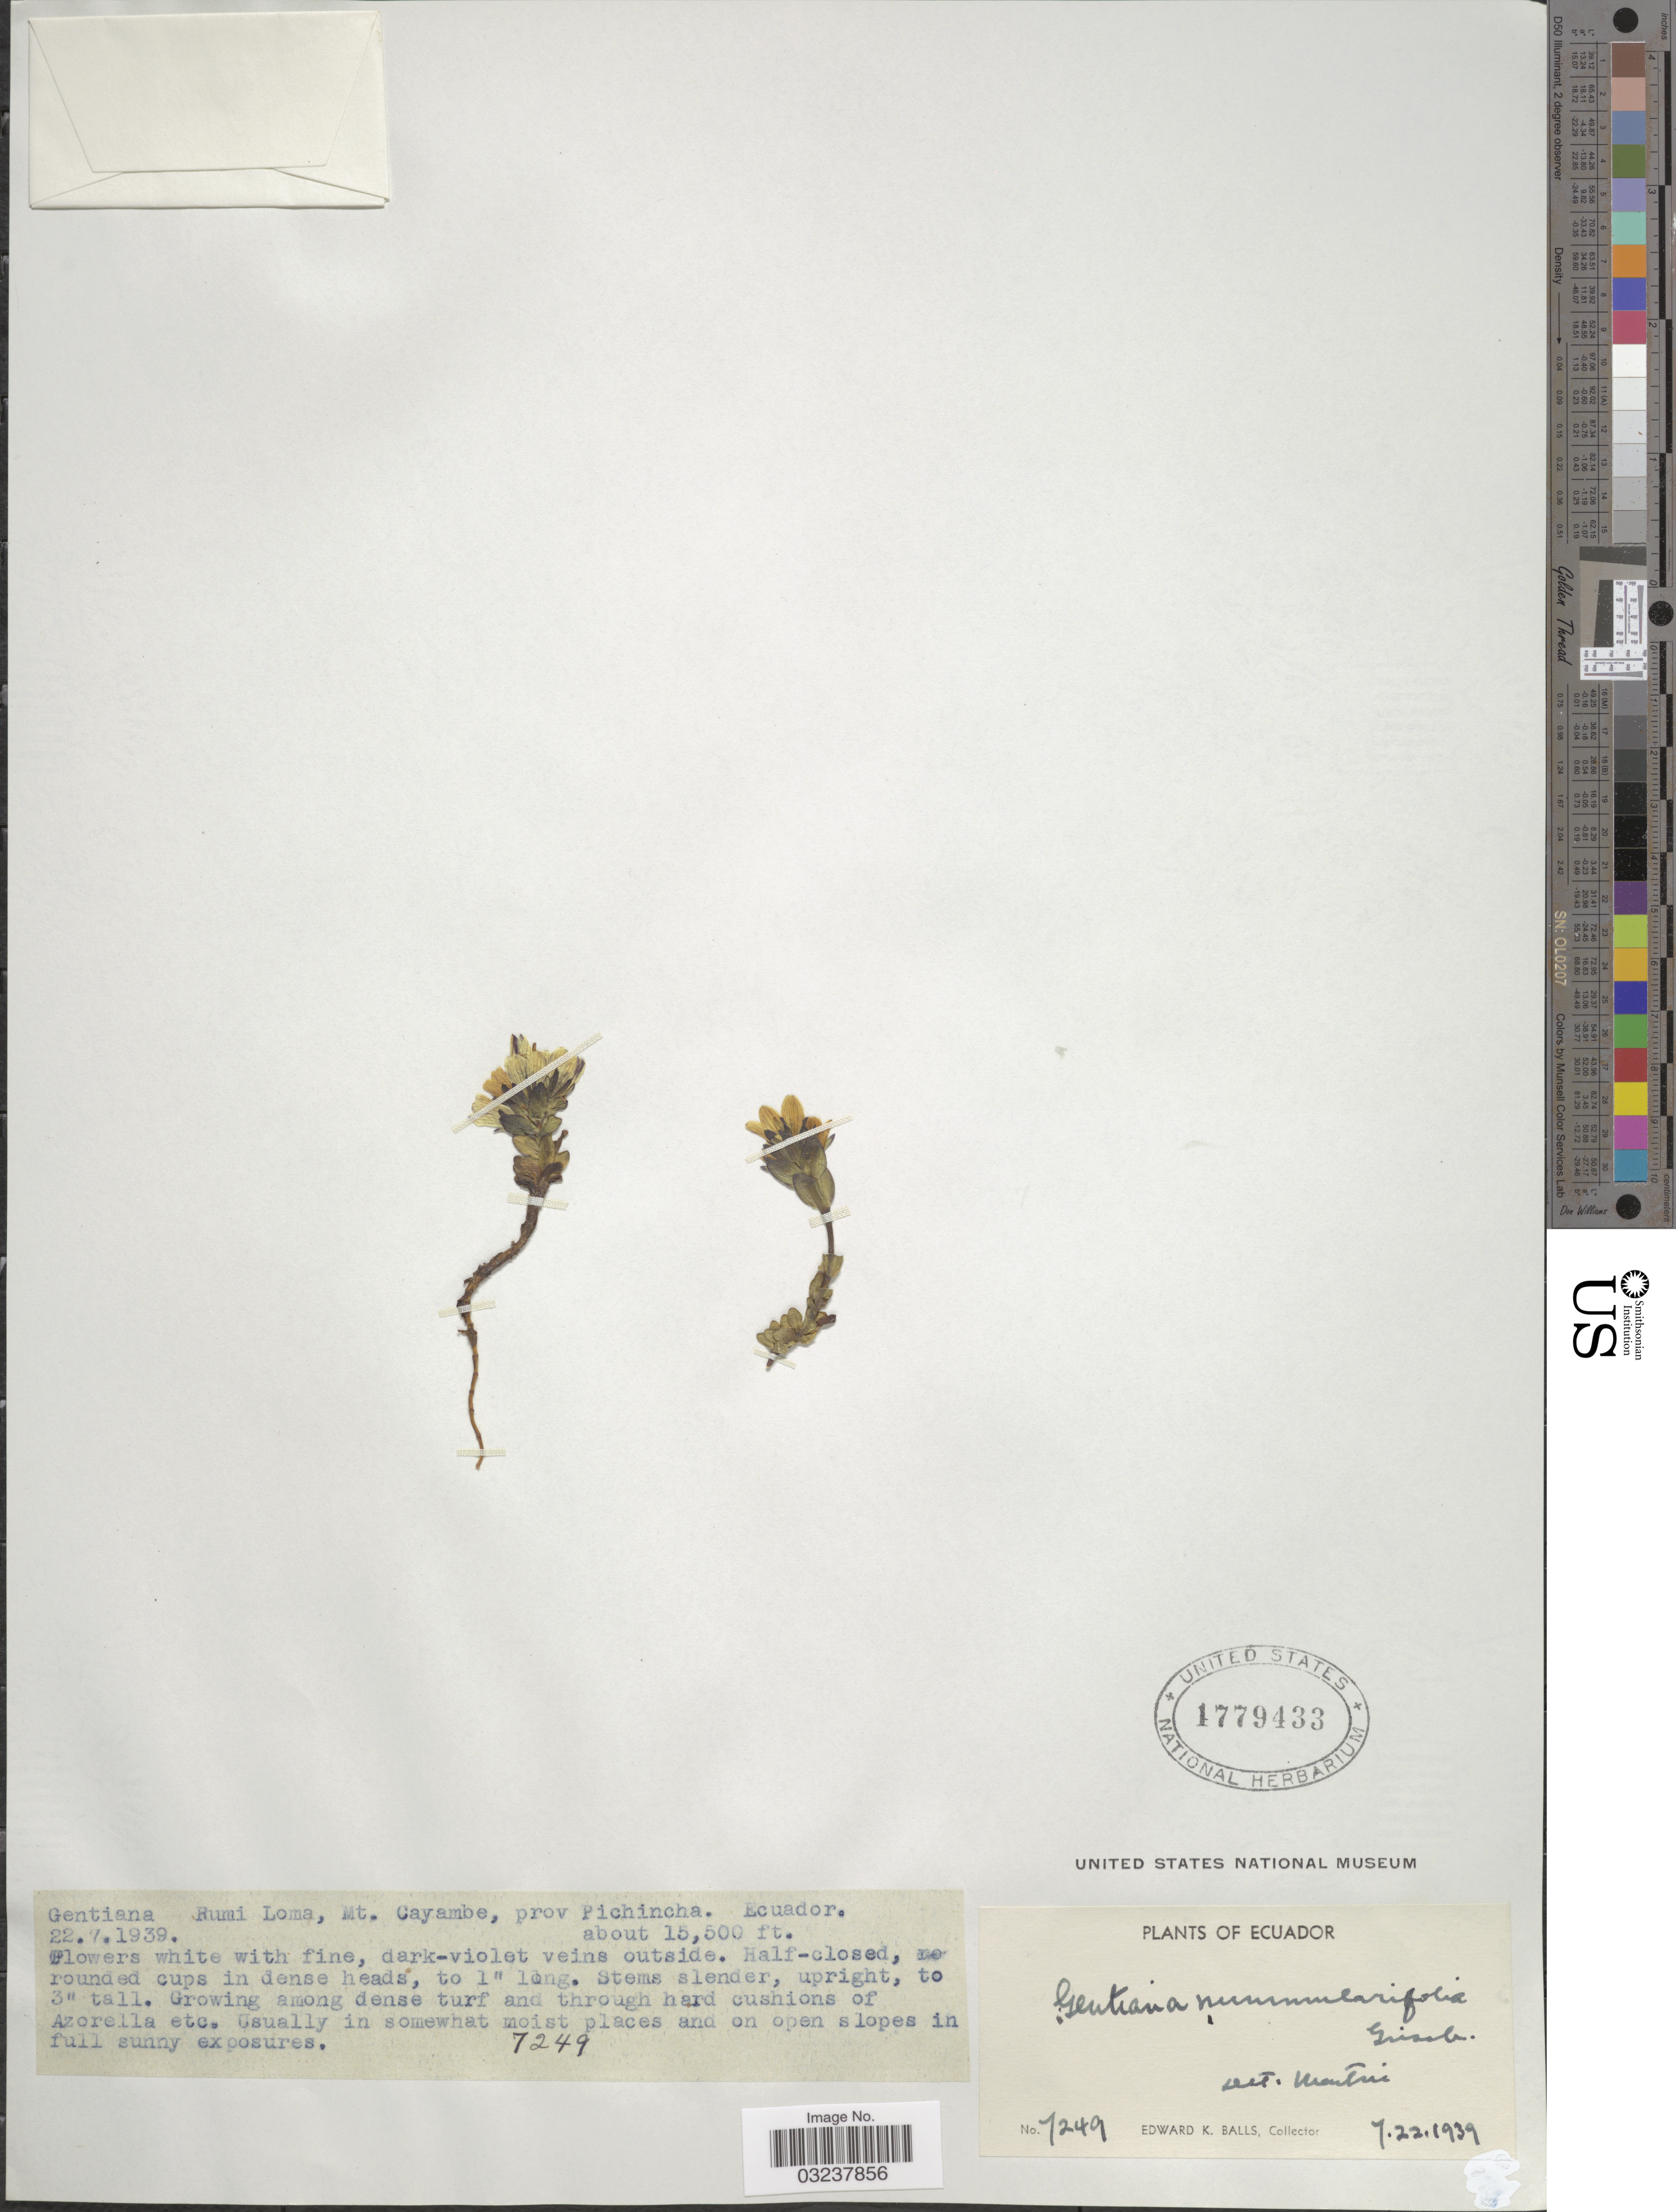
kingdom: Plantae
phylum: Tracheophyta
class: Magnoliopsida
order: Gentianales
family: Gentianaceae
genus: Gentianella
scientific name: Gentianella nummularifolia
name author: (Griseb.) Fabris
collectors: E. K. Balls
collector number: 7249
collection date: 1939-07-22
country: Ecuador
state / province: Pichincha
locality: Rumi Loma, Mt. Cayambe.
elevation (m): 4724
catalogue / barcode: US 1779433